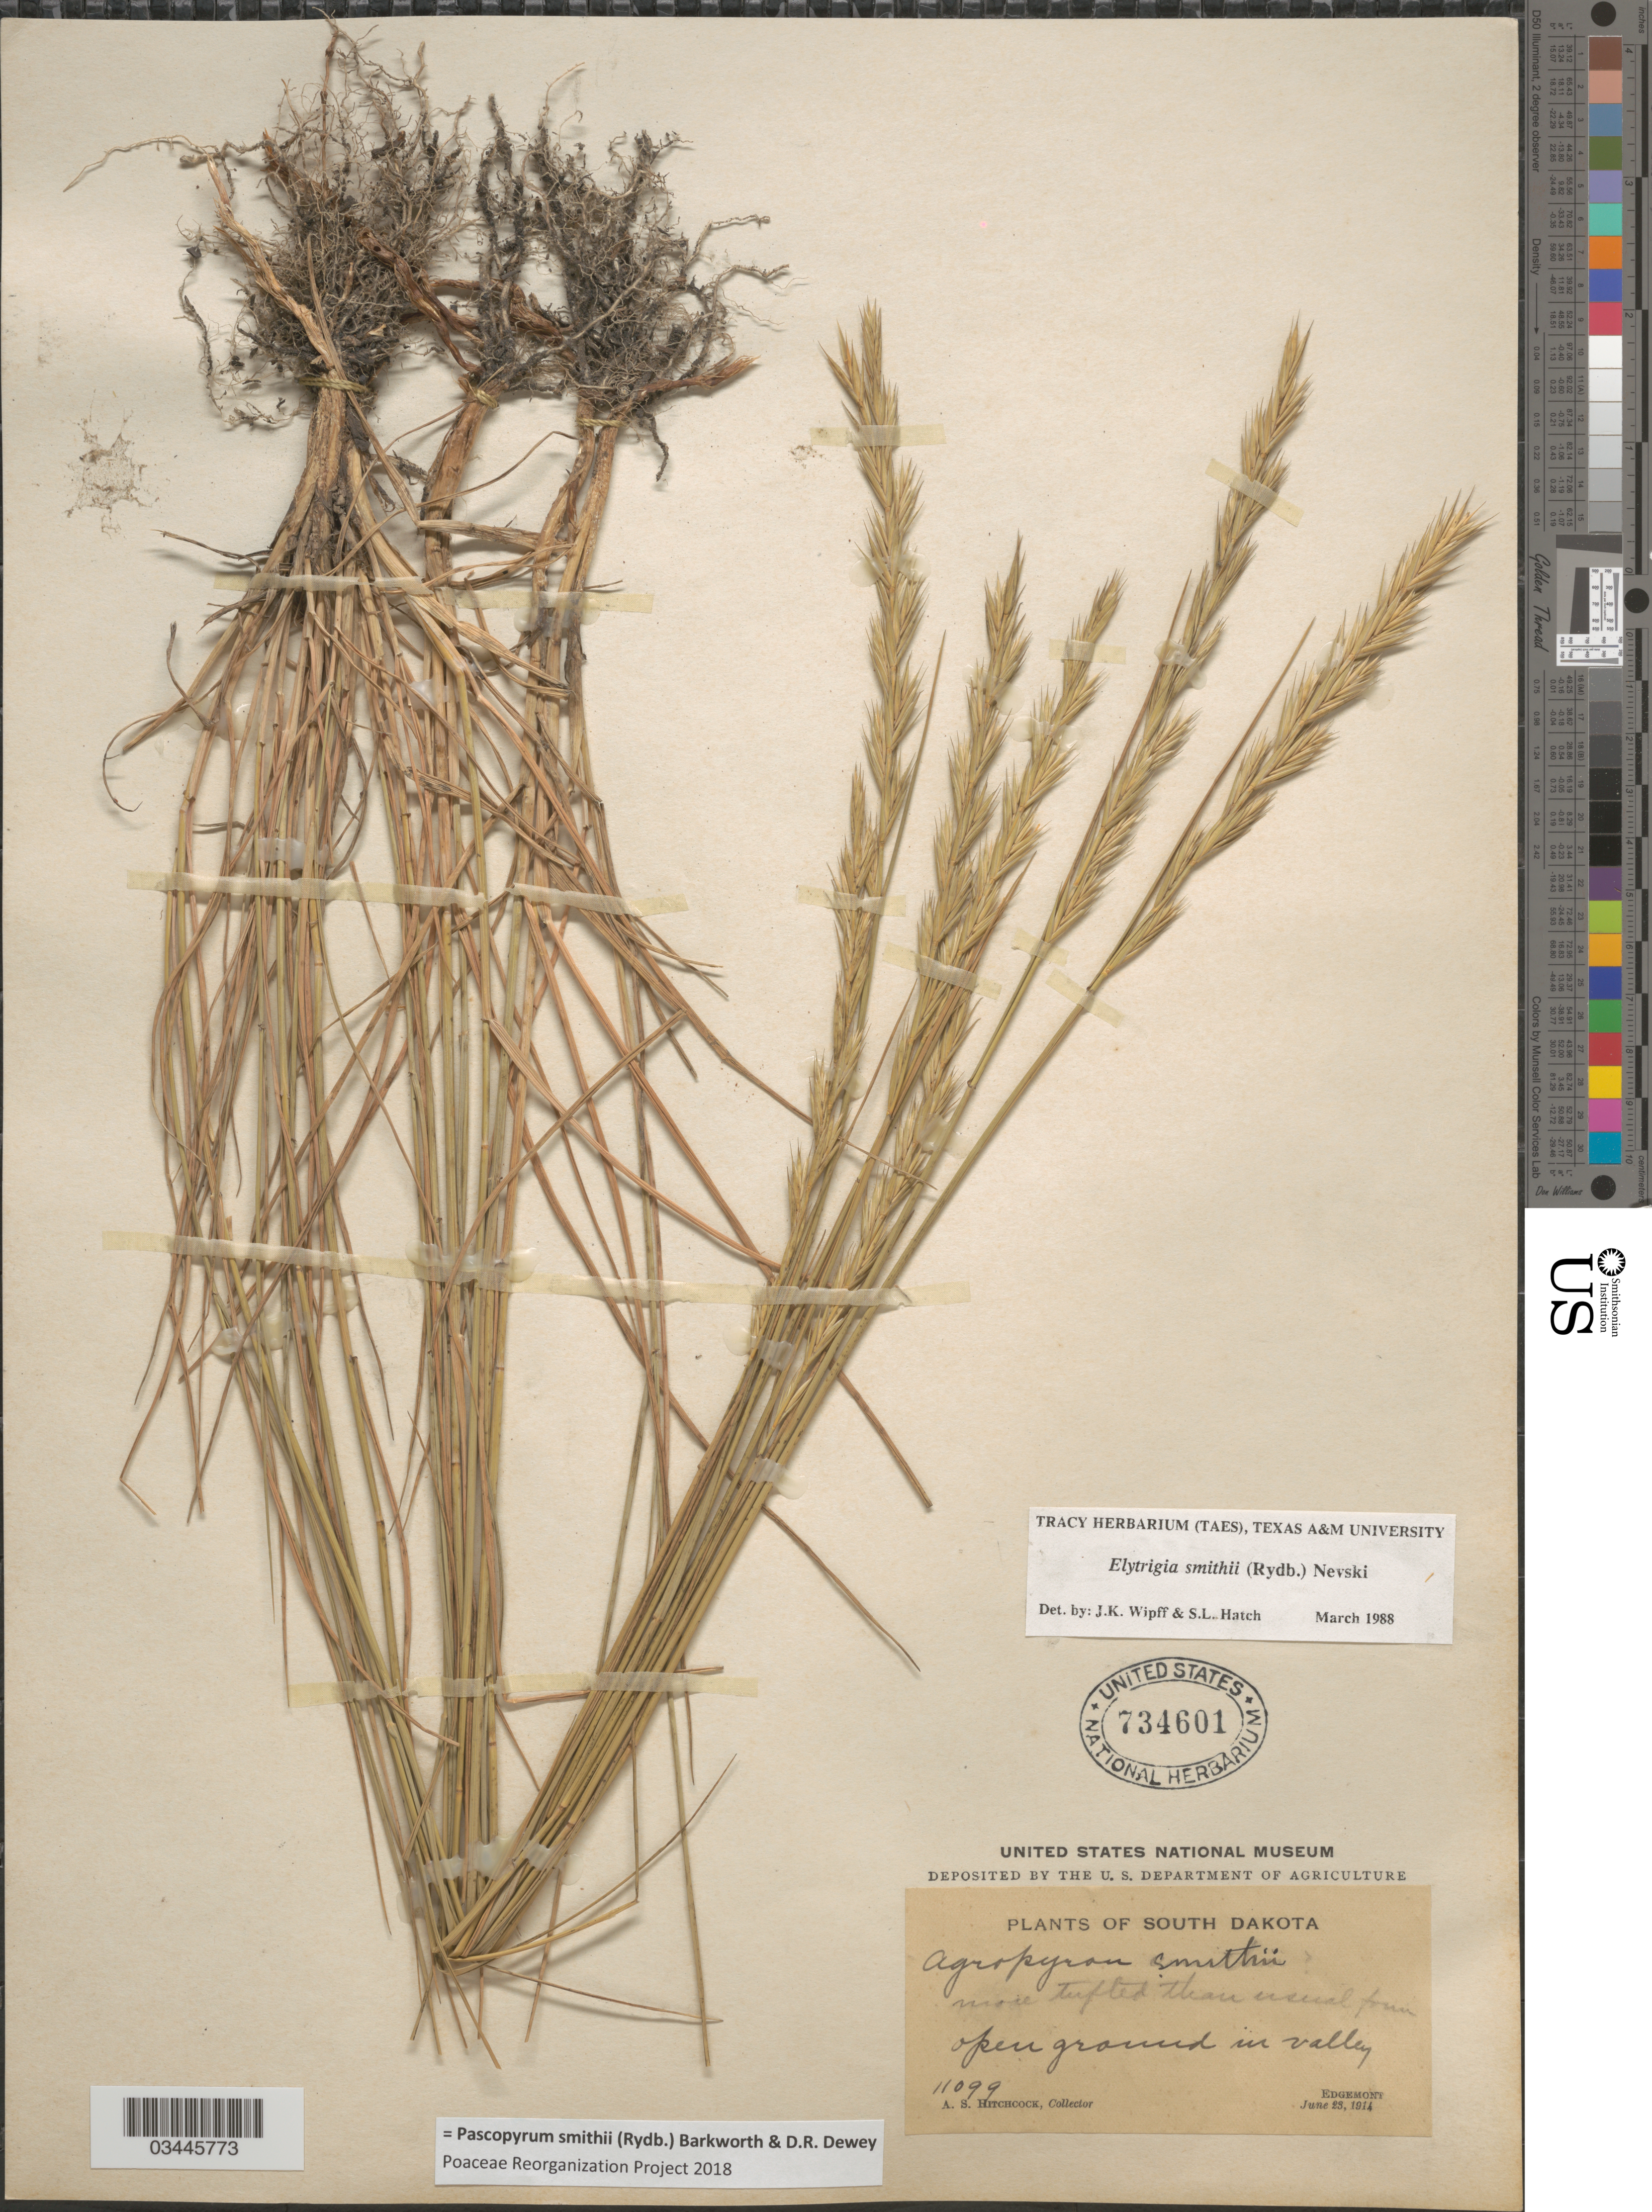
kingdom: Plantae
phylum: Tracheophyta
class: Liliopsida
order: Poales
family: Poaceae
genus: Pascopyrum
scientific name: Pascopyrum smithii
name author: (Rydb.) Barkworth & Dewey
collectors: A. S. Hitchcock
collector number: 11099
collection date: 1914-06-23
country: United States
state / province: South Dakota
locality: More tufted than usual from open ground in valley. Edgemont.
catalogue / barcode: US 734601